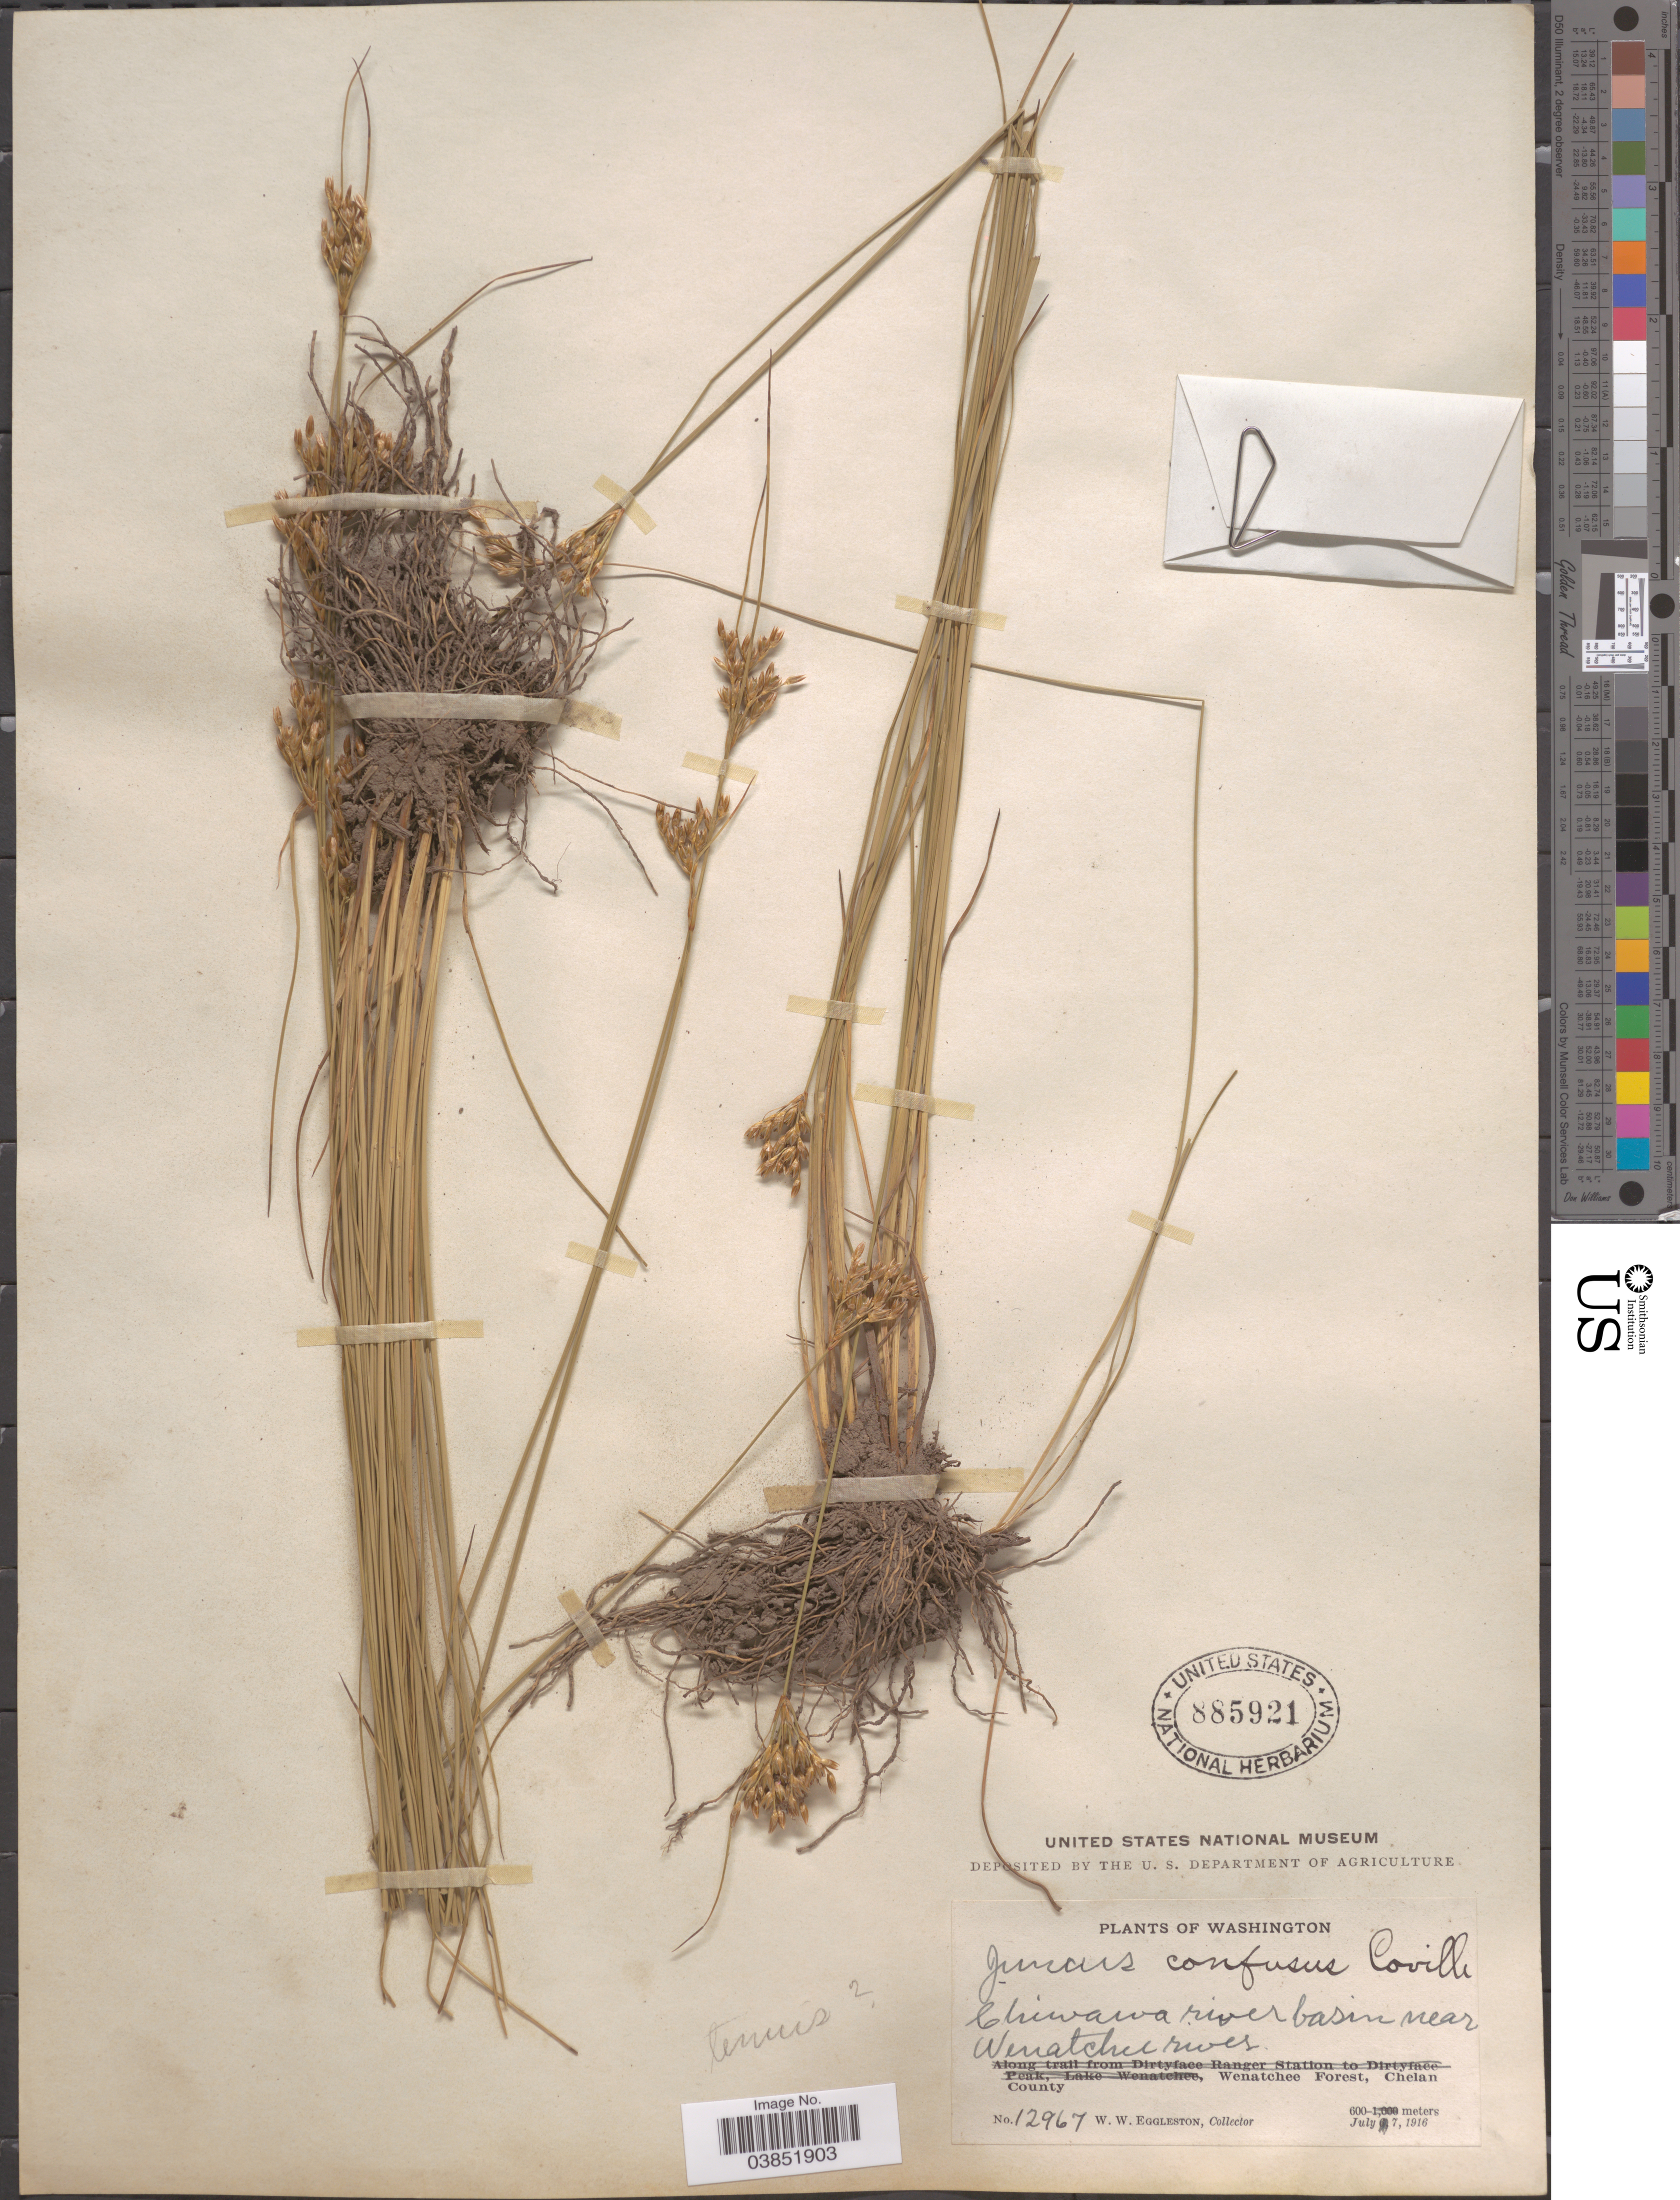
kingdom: Plantae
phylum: Tracheophyta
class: Liliopsida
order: Poales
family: Juncaceae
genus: Juncus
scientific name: Juncus confusus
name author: Coville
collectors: W. W. Eggleston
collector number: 12967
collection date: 1916-07-07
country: United States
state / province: Washington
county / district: Chelan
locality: Chiwawa river basin near Wenatchee river. Wenatchee Forest, Chelan County.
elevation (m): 600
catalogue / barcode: US 885921